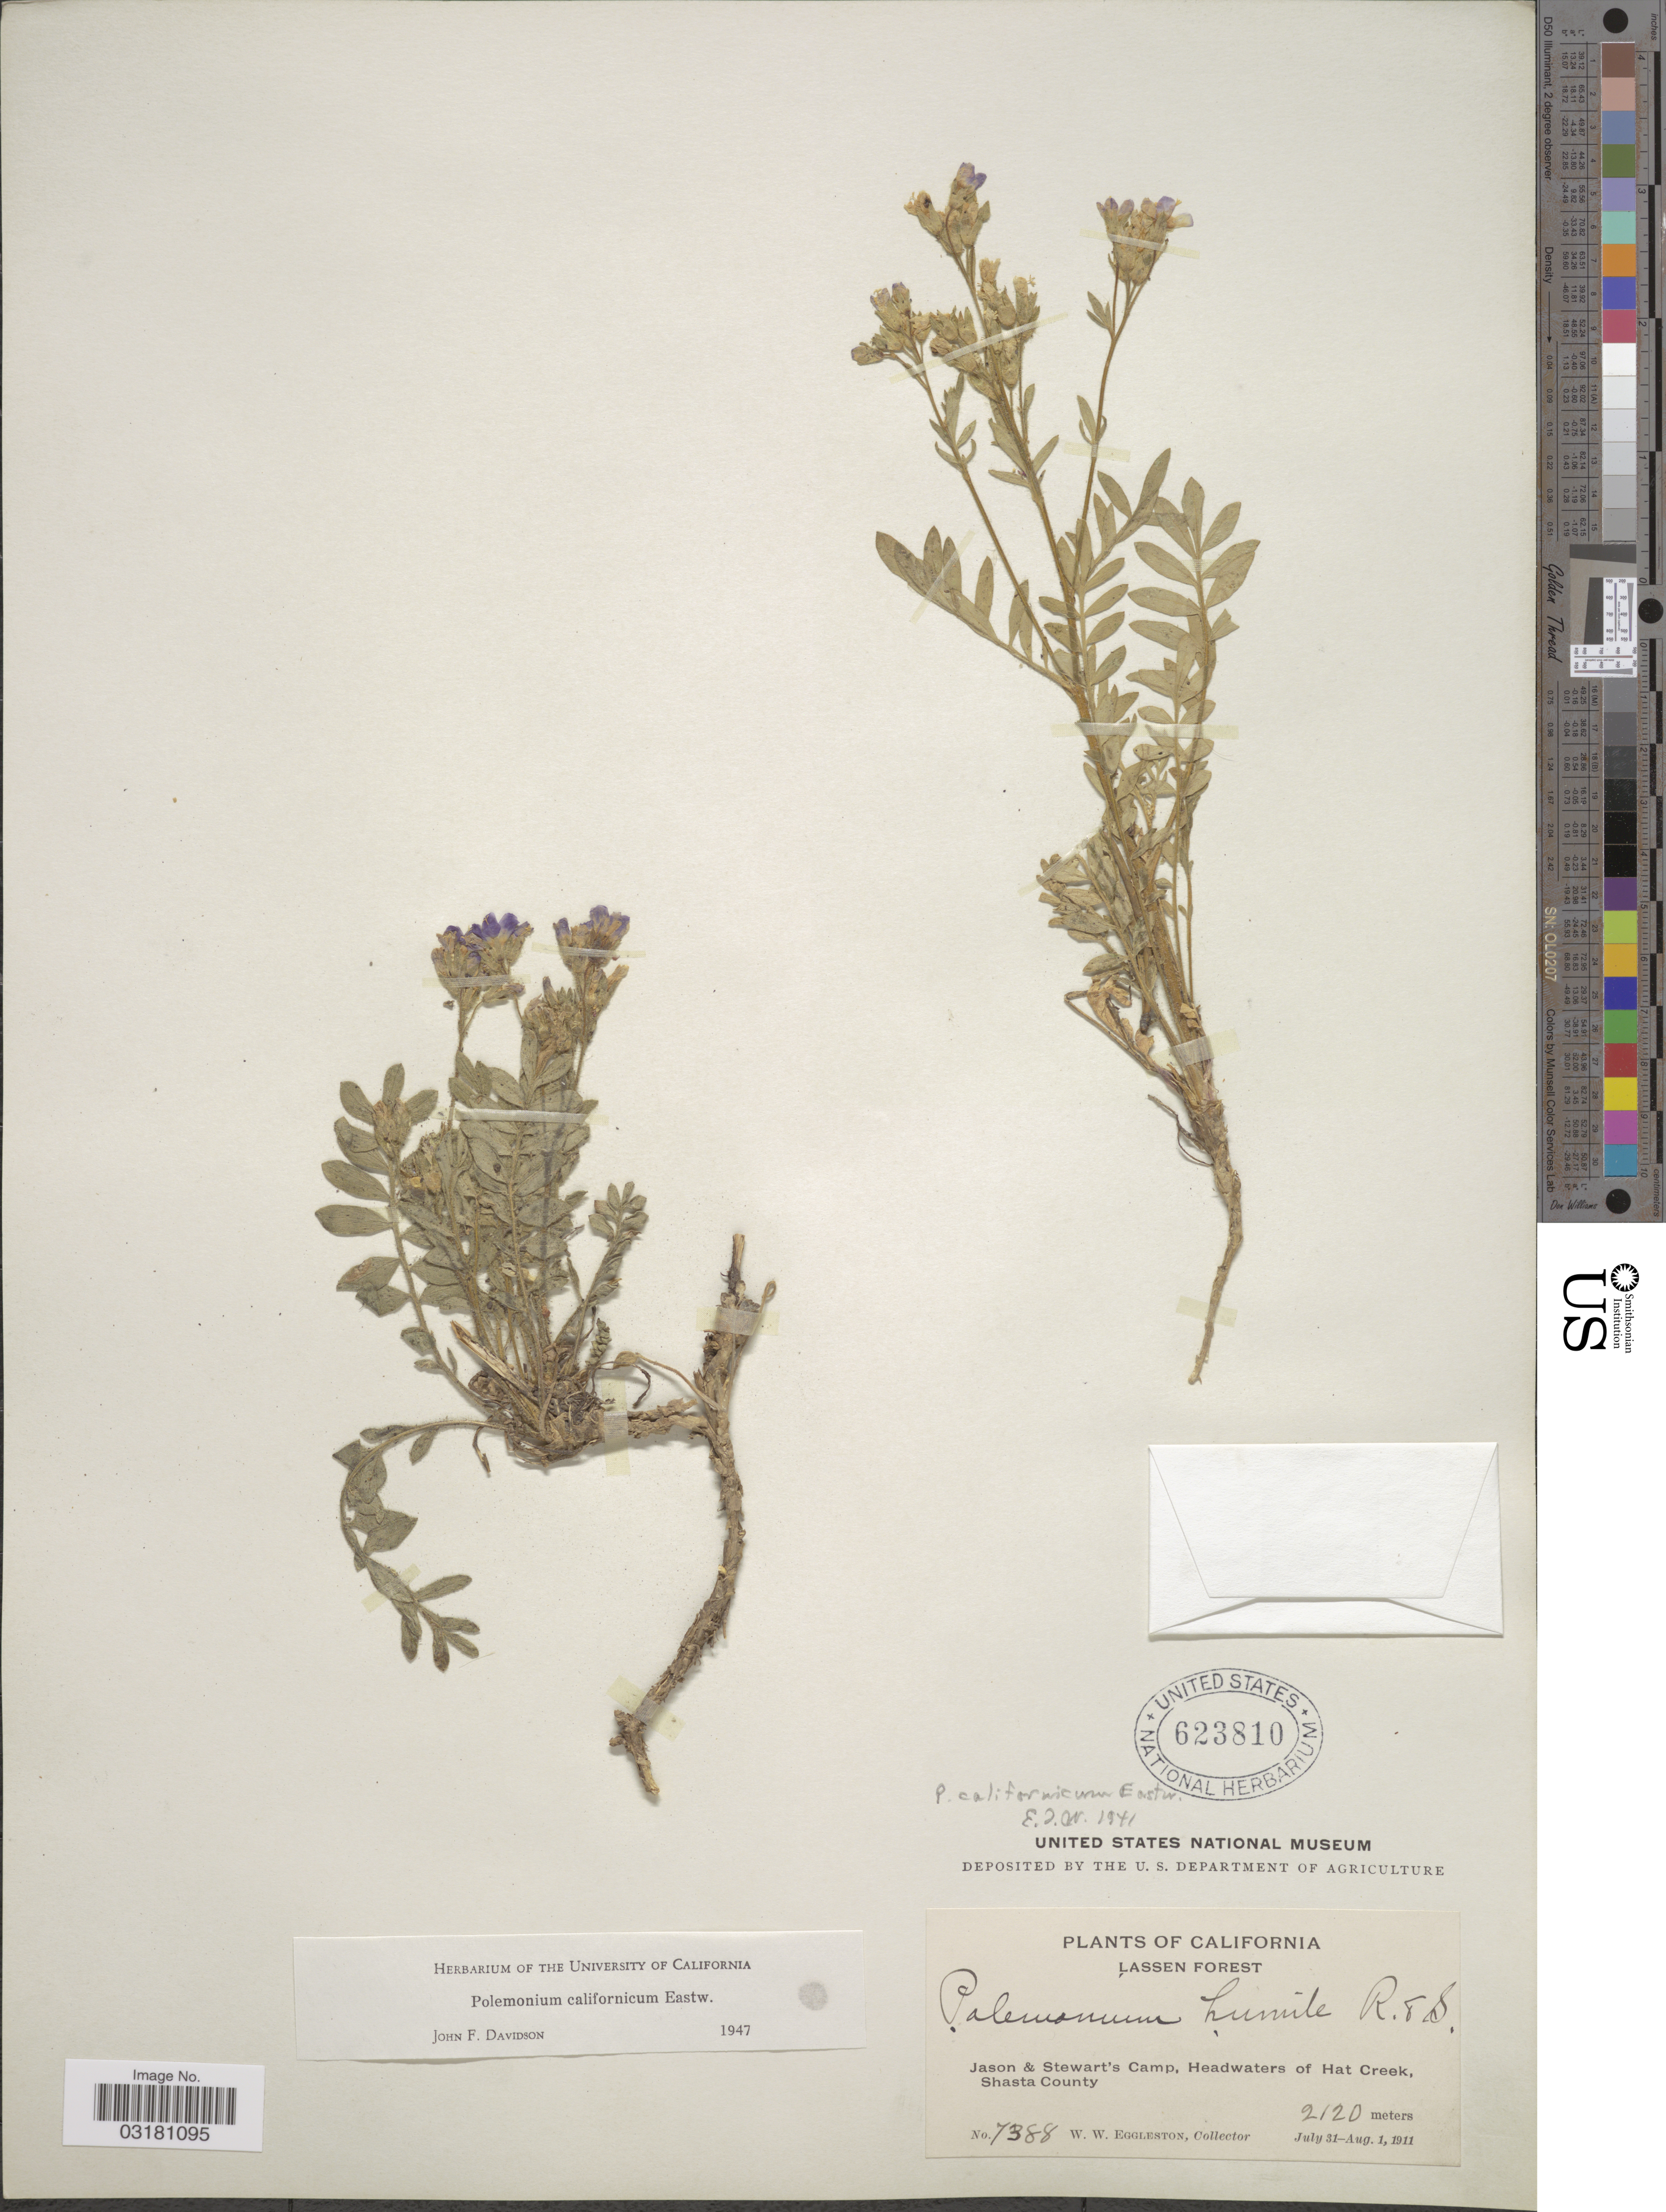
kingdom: Plantae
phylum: Tracheophyta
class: Magnoliopsida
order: Ericales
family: Polemoniaceae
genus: Polemonium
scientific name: Polemonium californicum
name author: Eastw.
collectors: W. W. Eggleston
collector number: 7388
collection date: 1911-07-31/1911-08-01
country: United States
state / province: California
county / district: Shasta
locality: Lassen Forest. Jason & Stewart's Camp, Headwaters of Hat Creek, Shasta County.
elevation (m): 2120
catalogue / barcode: US 623810